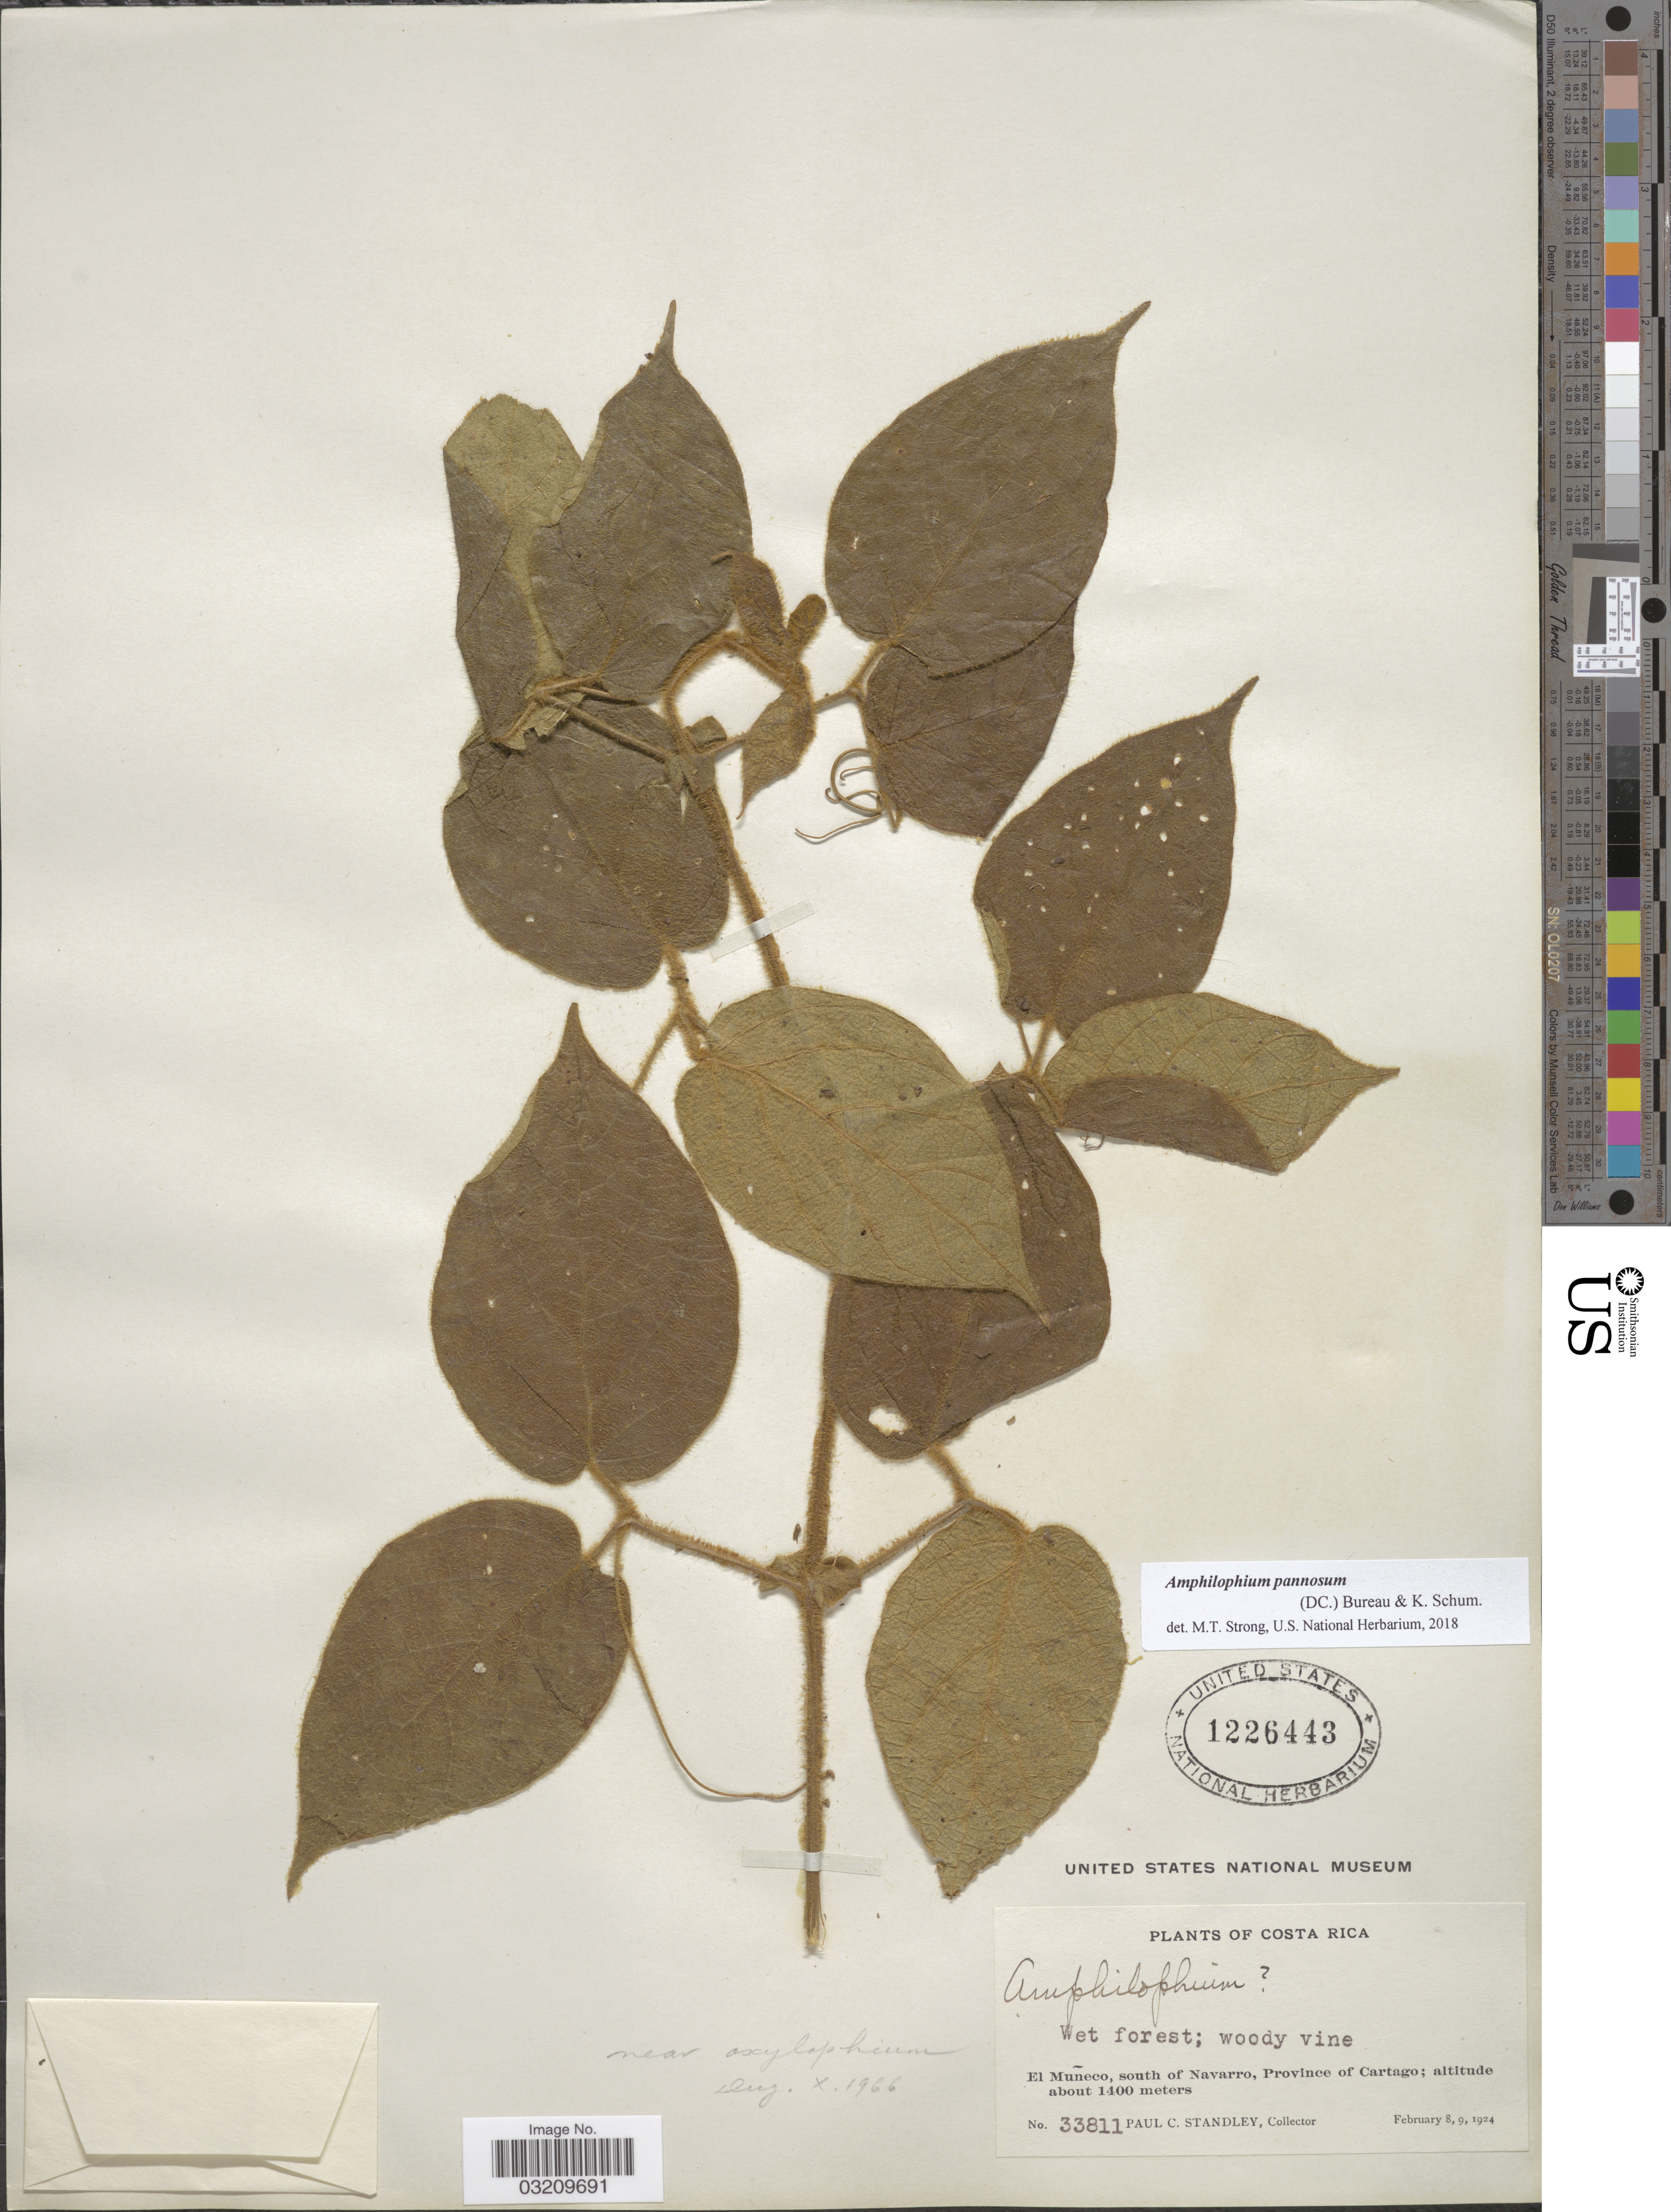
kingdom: Plantae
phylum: Tracheophyta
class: Magnoliopsida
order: Lamiales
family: Bignoniaceae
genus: Amphilophium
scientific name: Amphilophium pannosum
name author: (DC.) Bureau & K. Schum.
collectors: P. C. Standley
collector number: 33811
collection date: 1924-02-08/1924-02-09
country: Costa Rica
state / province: Cartago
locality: El Muñeco, south of Navarro.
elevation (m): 1400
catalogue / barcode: US 1226443